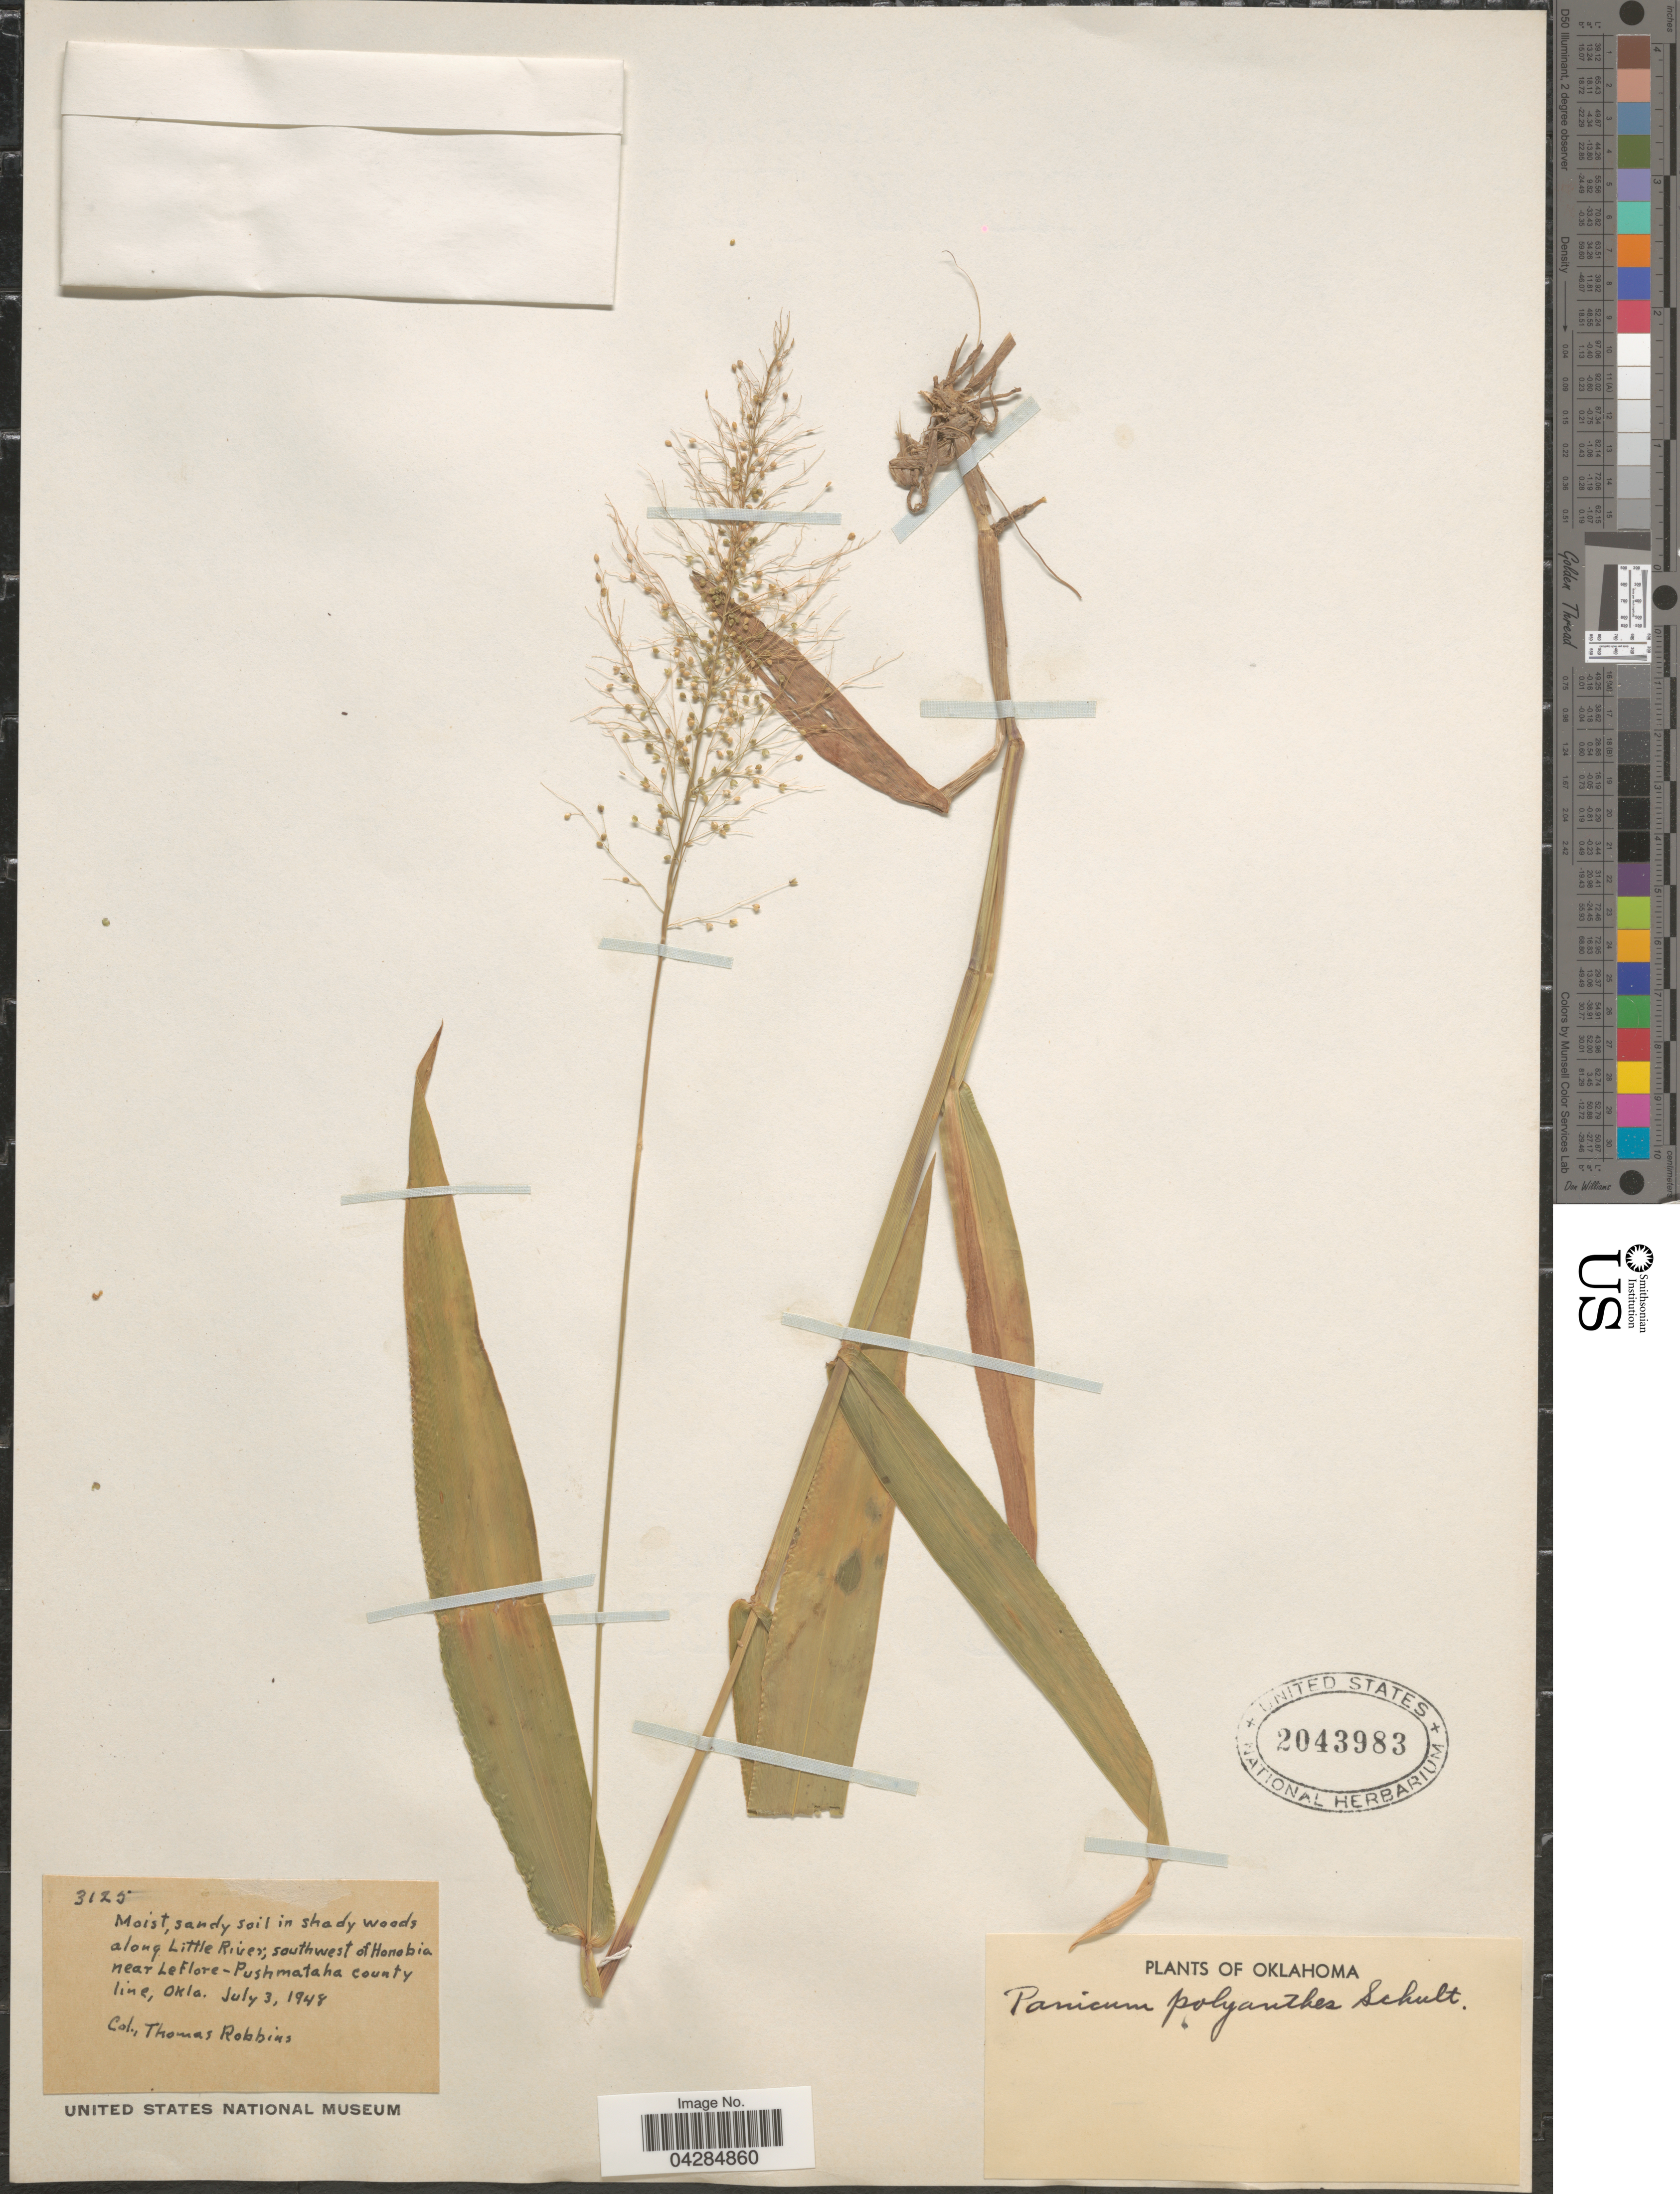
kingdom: Plantae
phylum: Tracheophyta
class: Liliopsida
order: Poales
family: Poaceae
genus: Dichanthelium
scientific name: Dichanthelium polyanthes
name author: (Schult.) Mohlenbr.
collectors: T. Robbins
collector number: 3125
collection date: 1948-07-03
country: United States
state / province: Oklahoma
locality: Along Little River, southwest of Honobia near LeFlore-Pushmataha county line.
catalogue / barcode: US 2043983